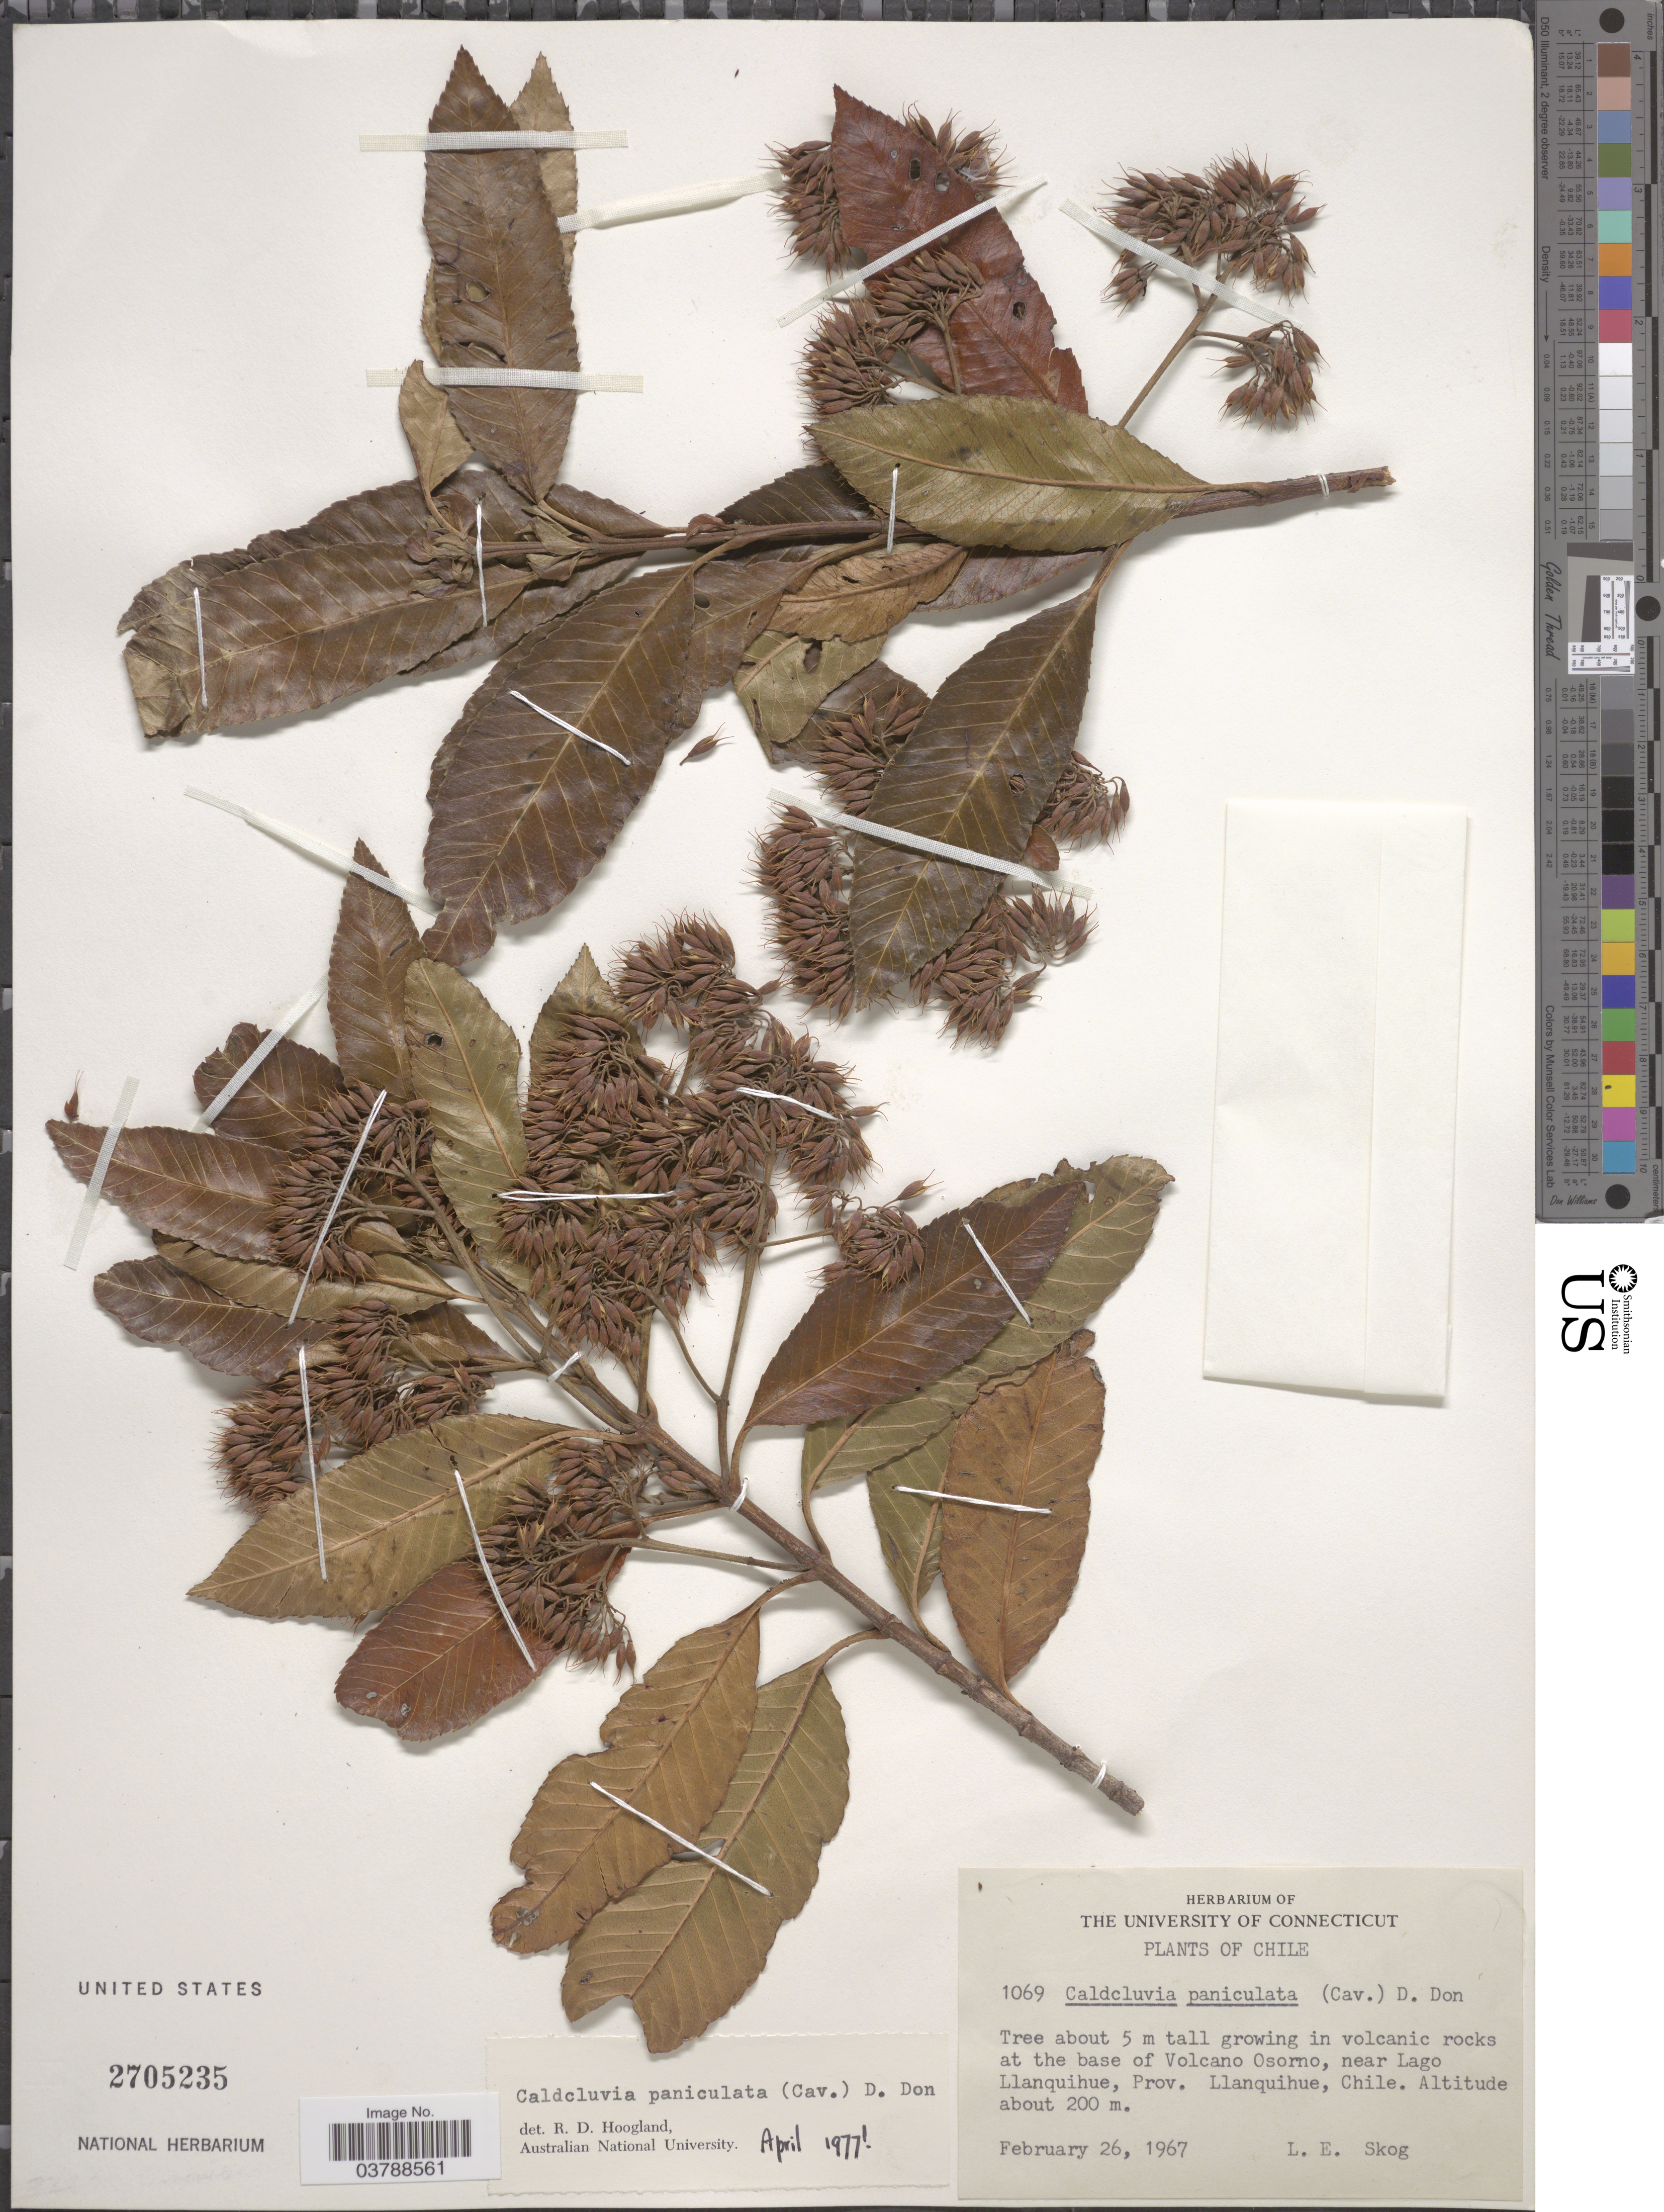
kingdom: Plantae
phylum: Tracheophyta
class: Magnoliopsida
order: Oxalidales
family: Cunoniaceae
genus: Caldcluvia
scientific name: Caldcluvia paniculata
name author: (Cav.) D. Don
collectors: L. E. Skog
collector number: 1069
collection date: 1967-02-26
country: Chile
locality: At the base of Volcano Osorno, near Lago Llanquihue, Prov. Llanquihue.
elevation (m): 200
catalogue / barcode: US 2705235